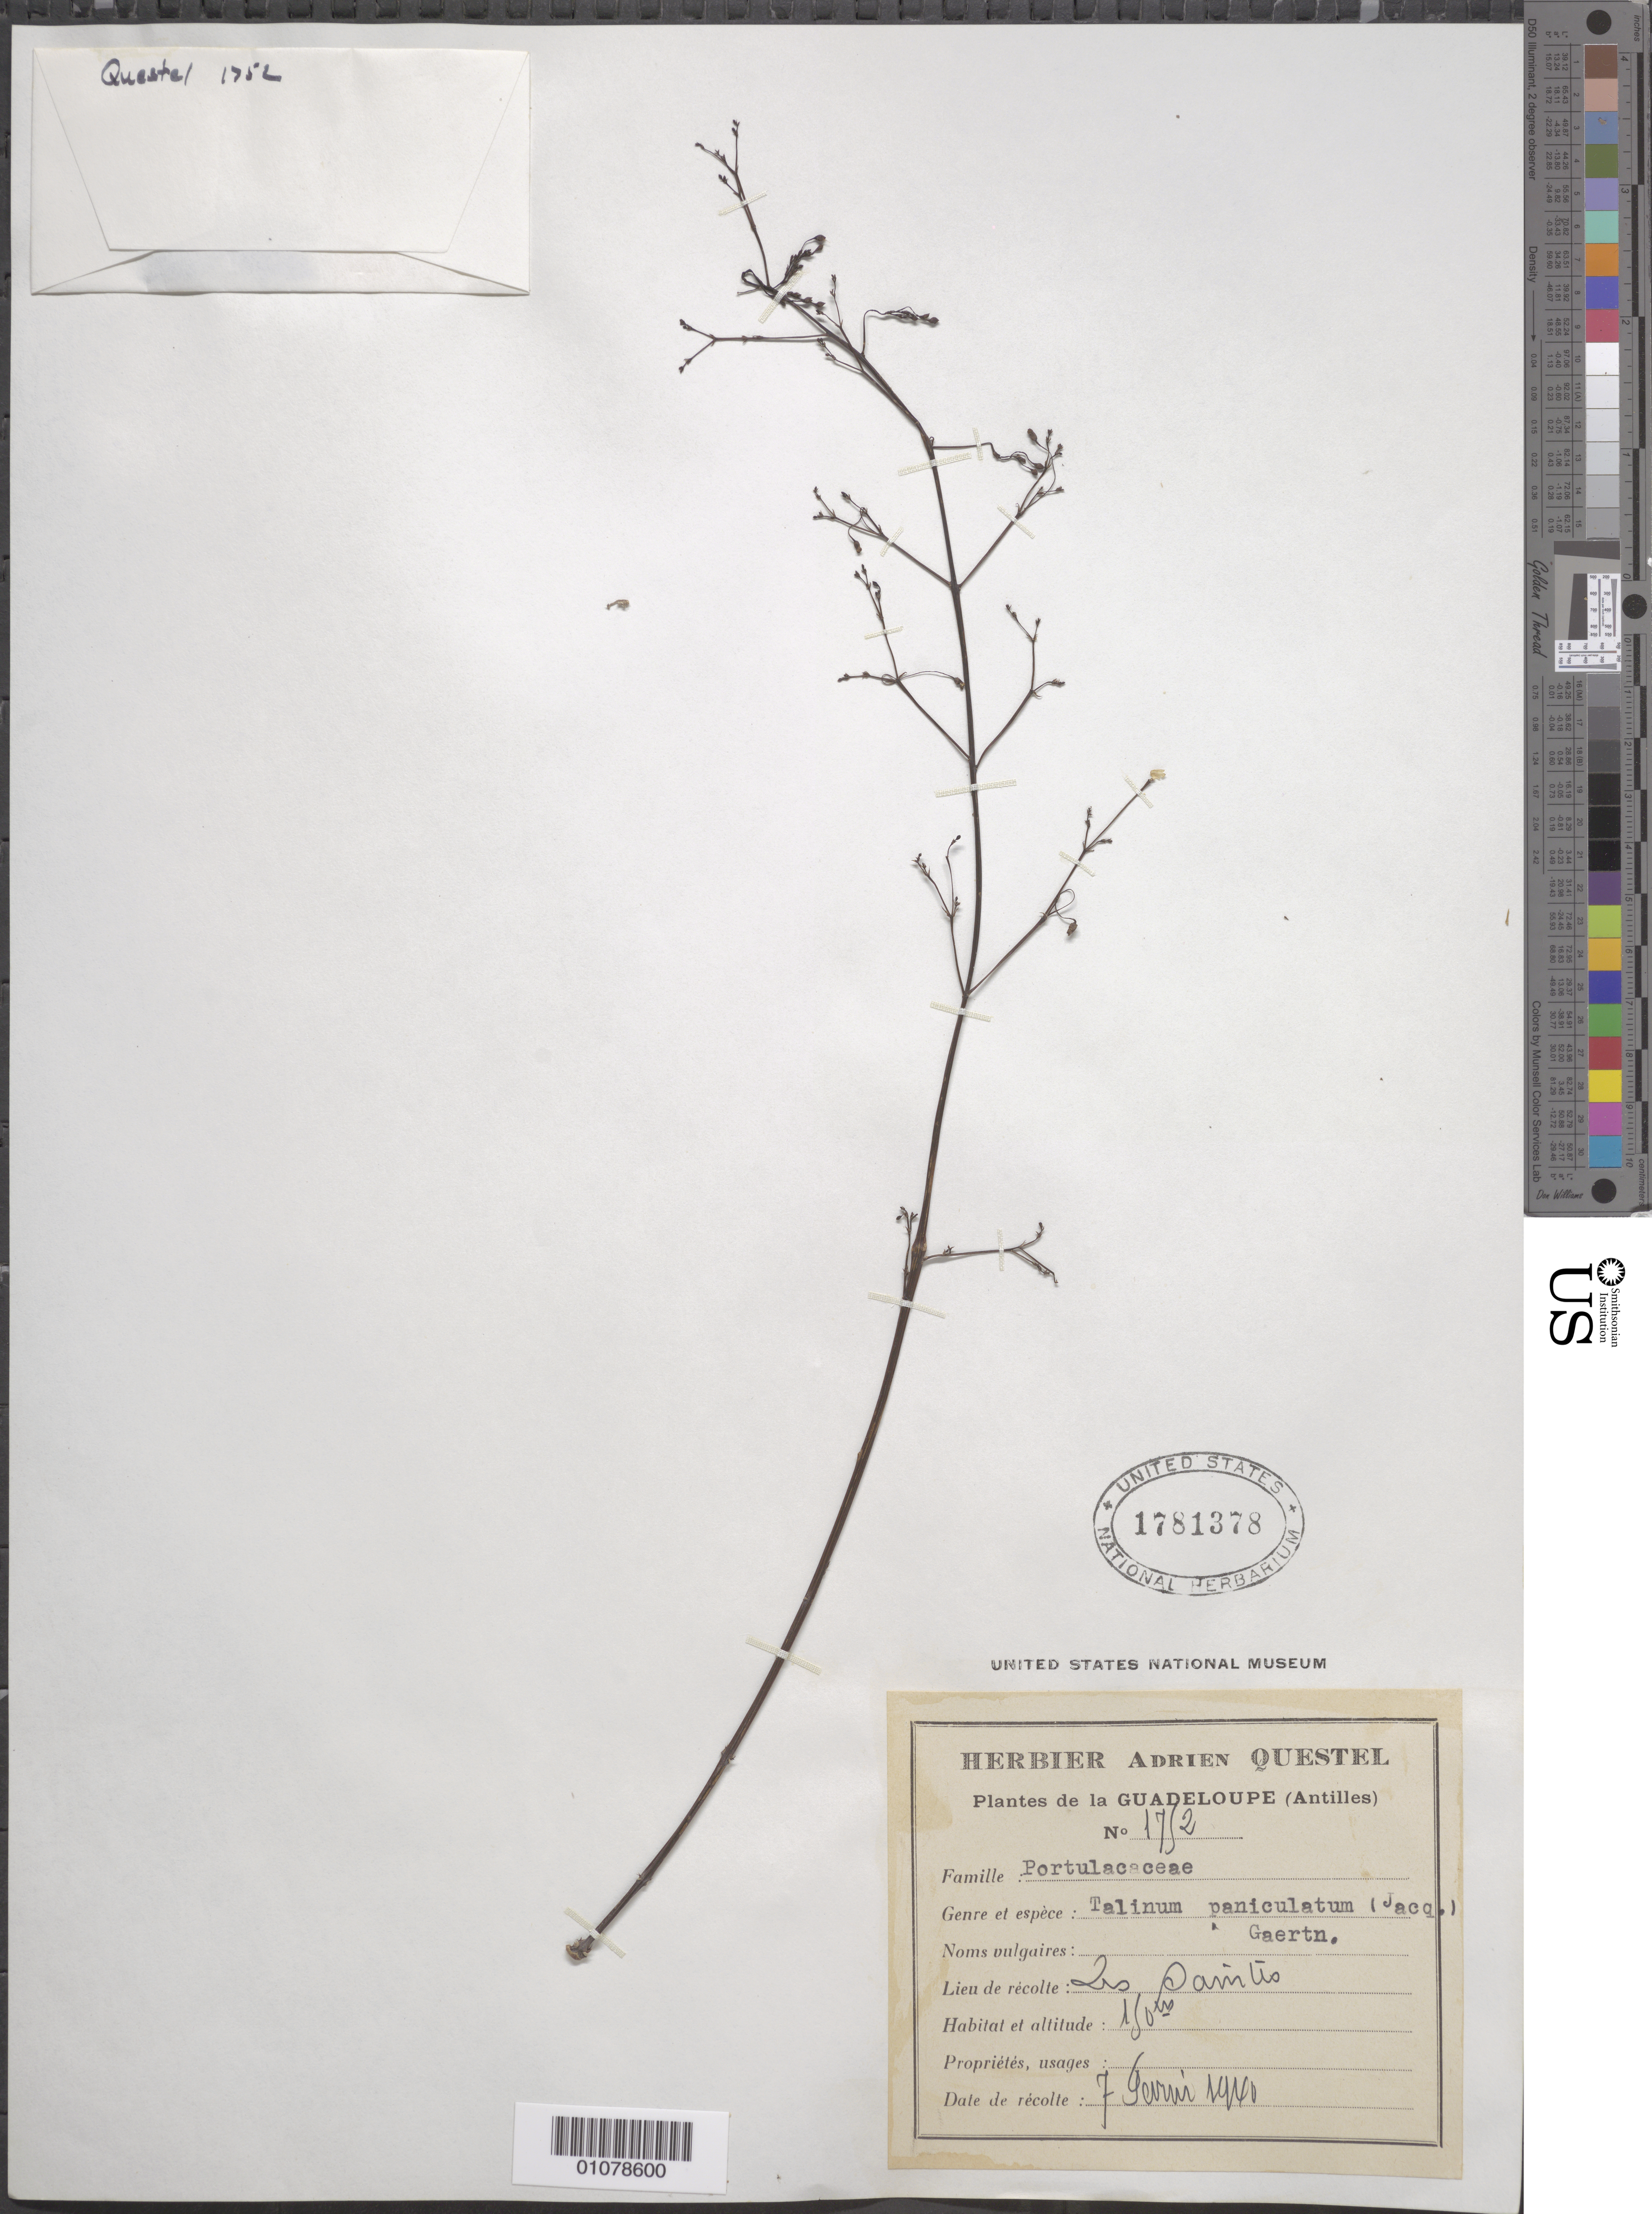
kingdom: Plantae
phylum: Tracheophyta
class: Magnoliopsida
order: Caryophyllales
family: Talinaceae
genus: Talinum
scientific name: Talinum paniculatum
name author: (Jacq.) Gaertn.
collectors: A. Questel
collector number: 1752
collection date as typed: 07 Feb 1940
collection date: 1940-02-07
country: Guadeloupe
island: Les Saintes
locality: Les Saintes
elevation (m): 150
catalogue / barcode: US 1781378